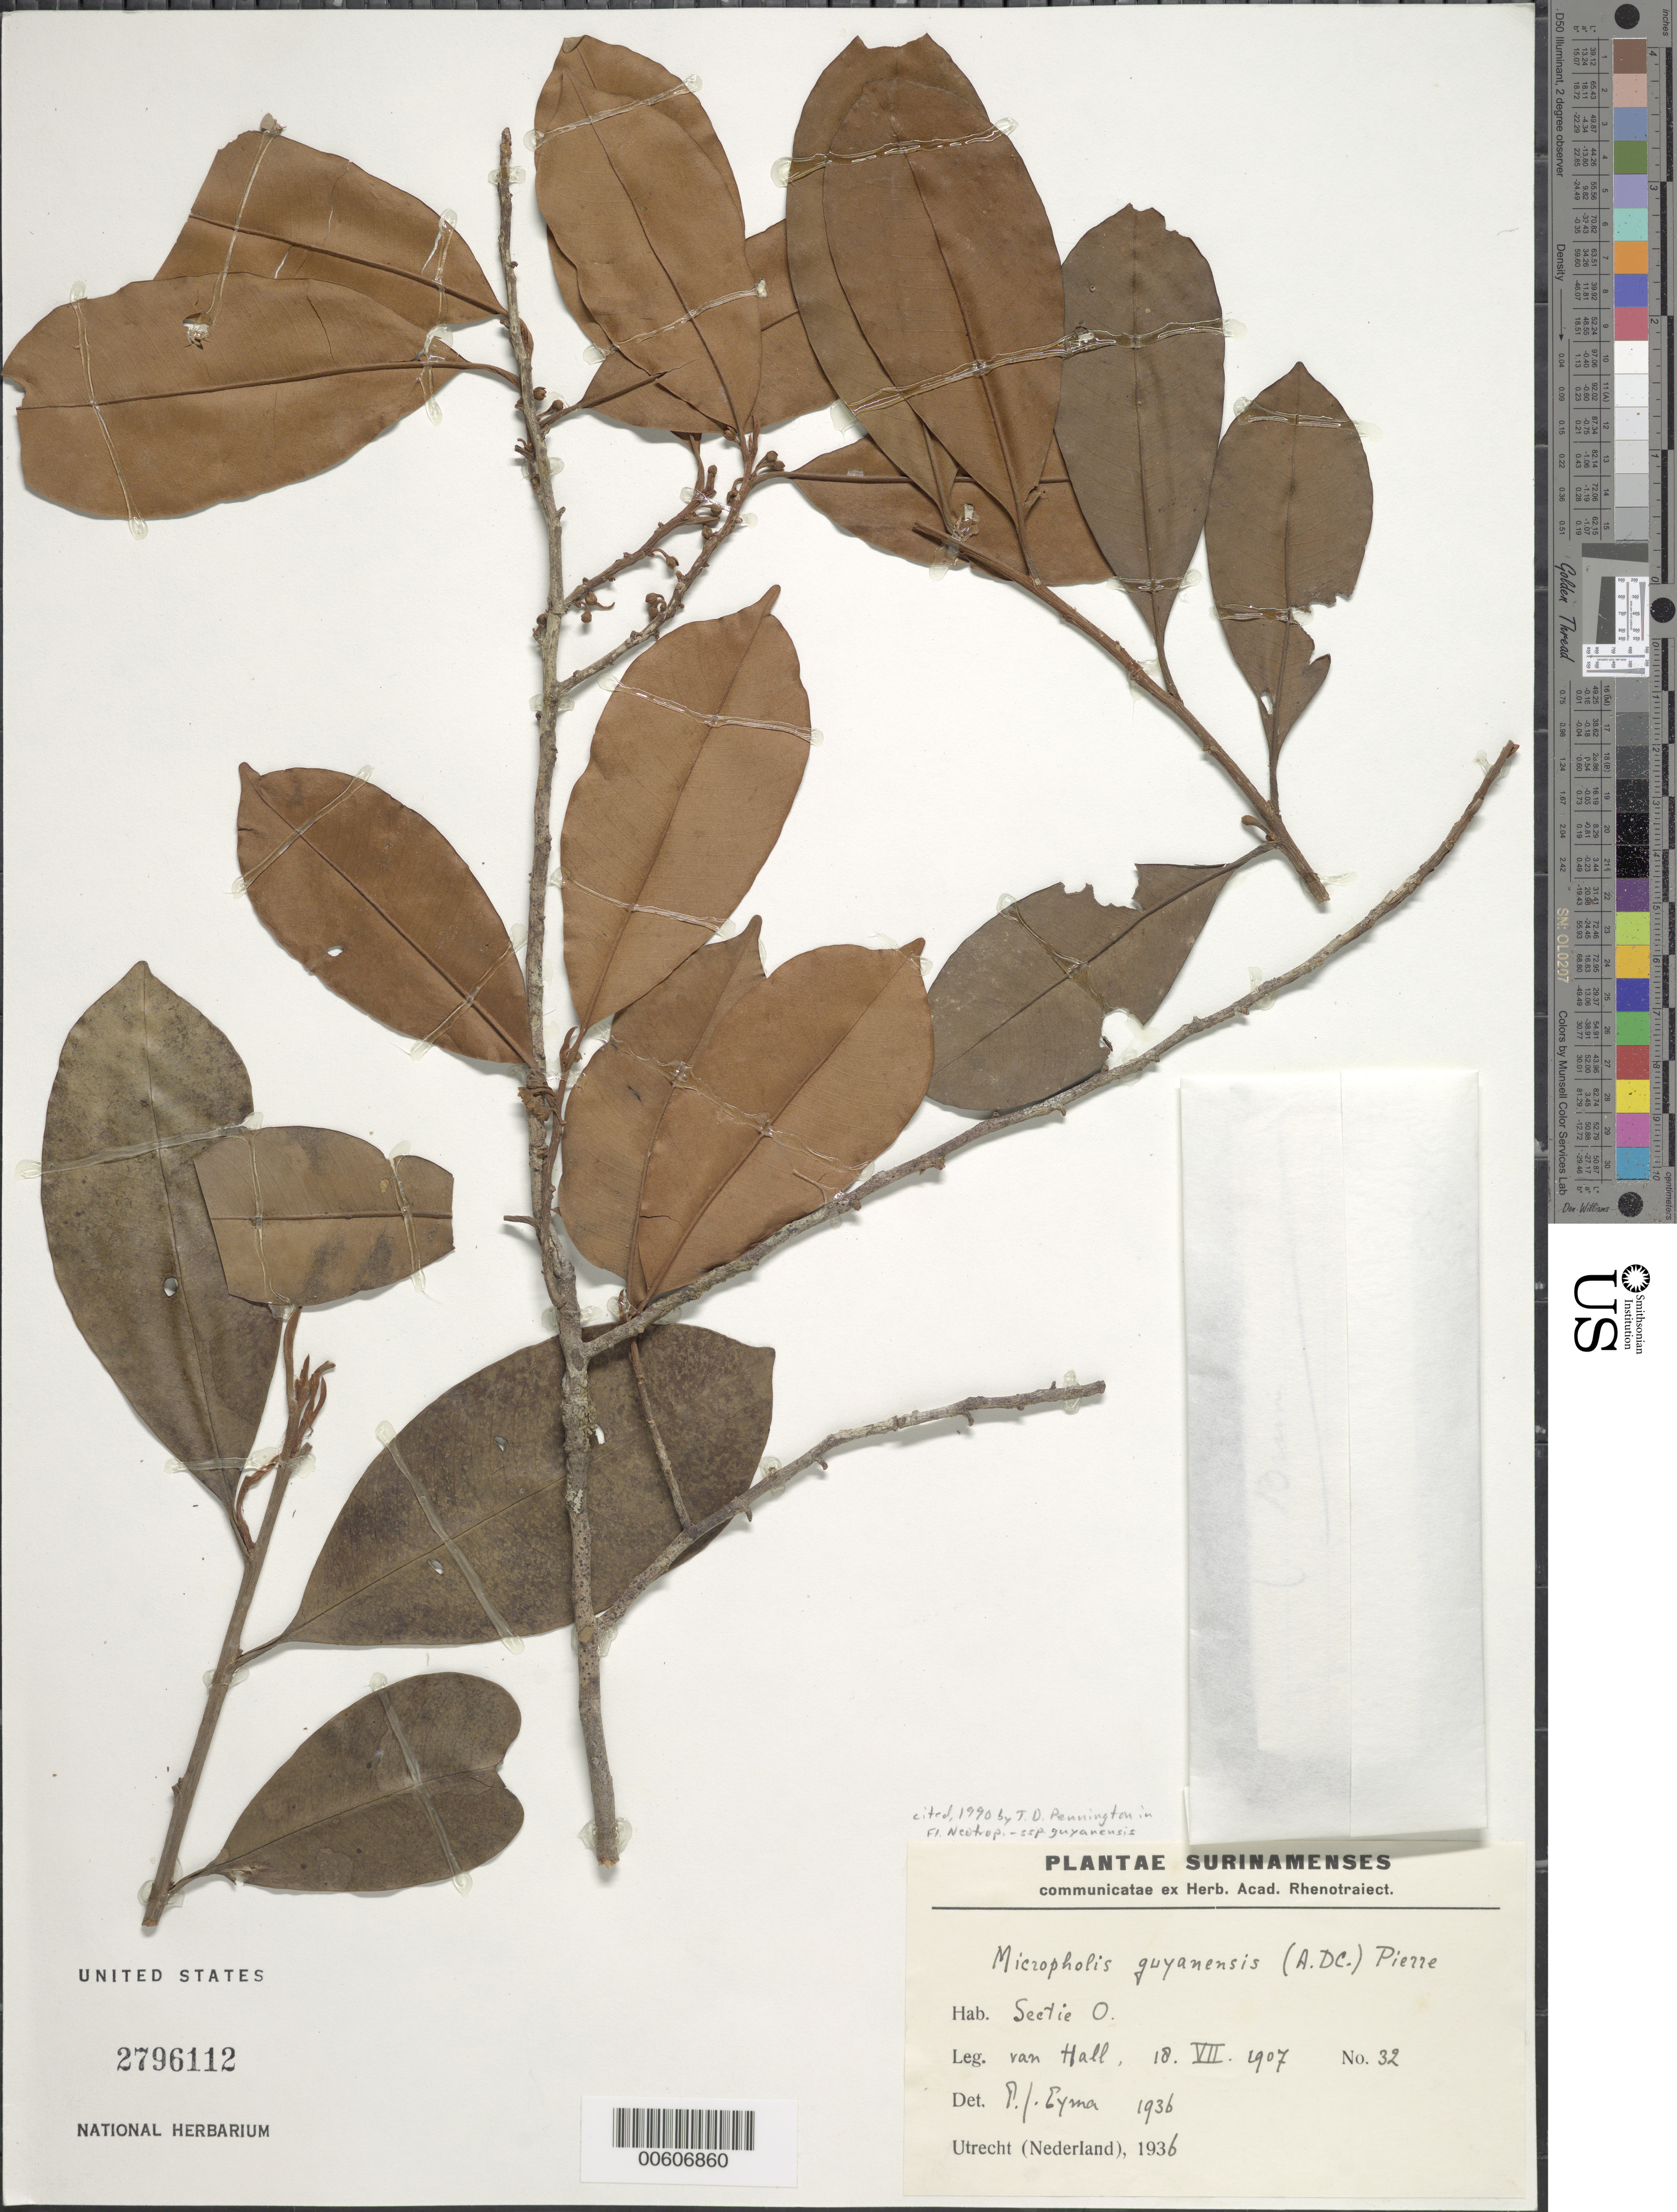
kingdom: Plantae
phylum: Tracheophyta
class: Magnoliopsida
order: Ericales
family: Sapotaceae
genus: Micropholis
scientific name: Micropholis guyanensis subsp. guyanensis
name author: (A. DC.) Pierre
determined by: Pennington, T. D., (K)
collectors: C. J. J. van Hall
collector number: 32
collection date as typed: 18-Jul-07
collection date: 2007-07-18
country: Suriname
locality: Sectie O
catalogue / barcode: US 2796112